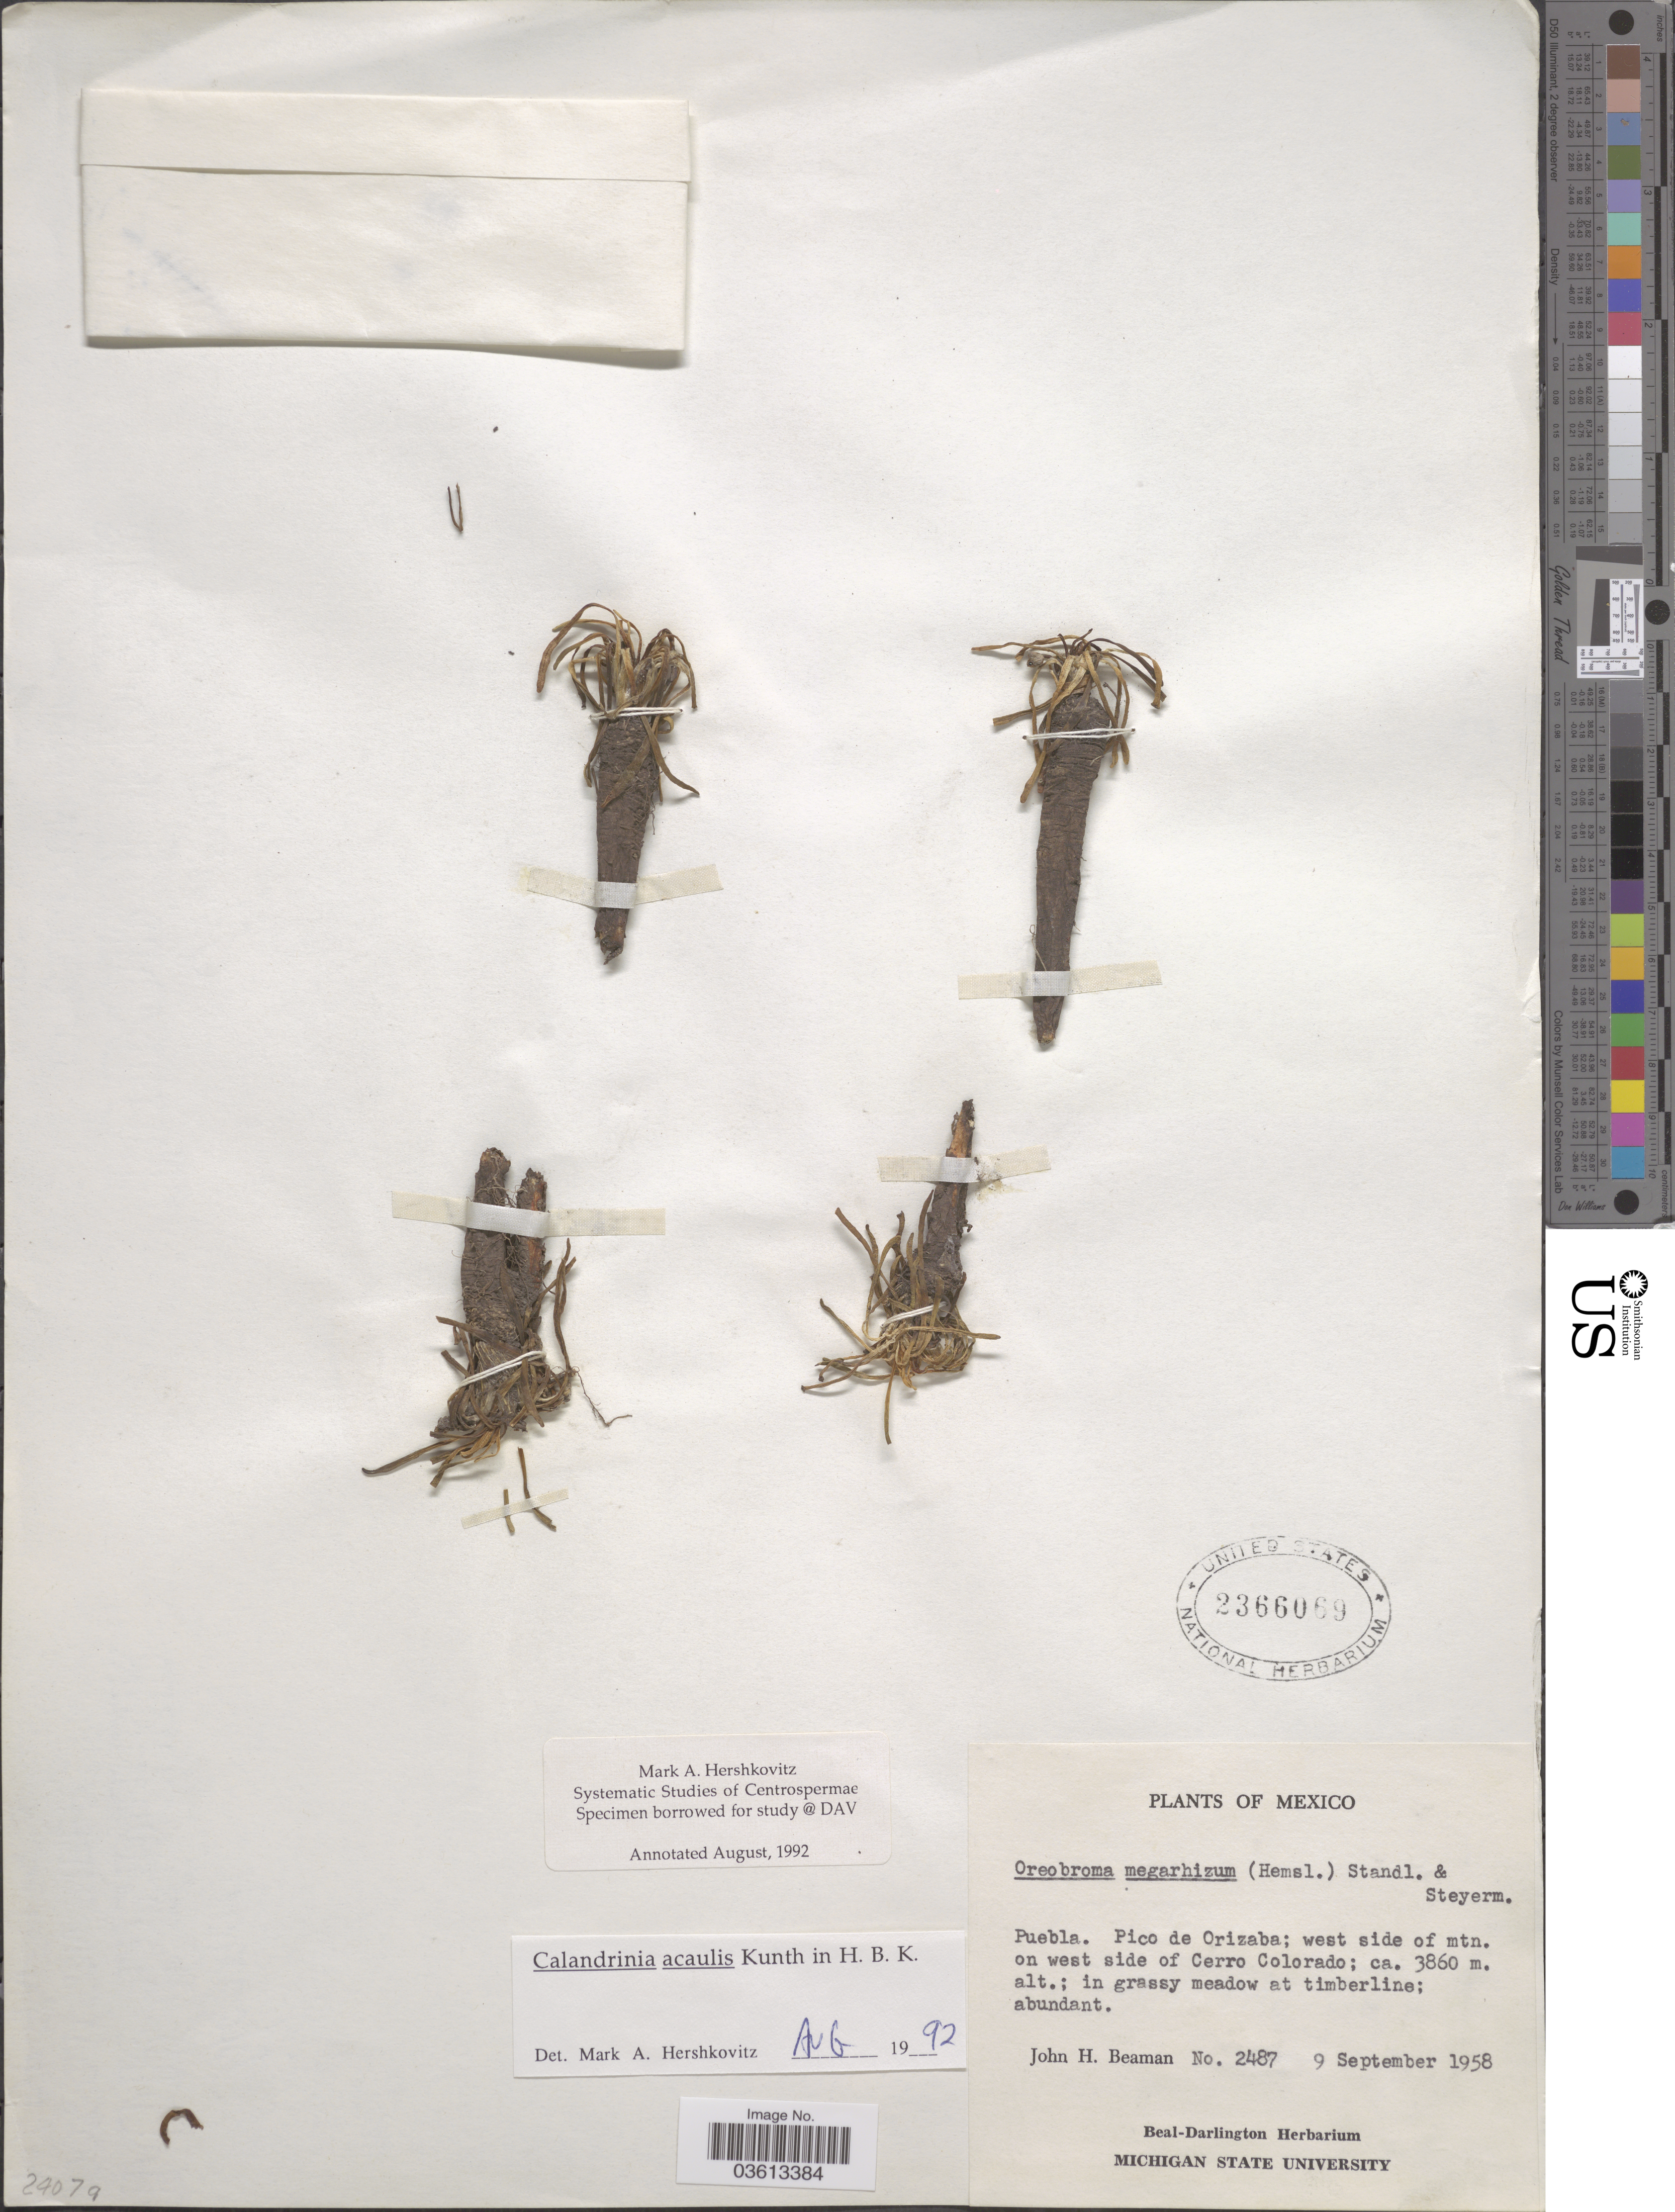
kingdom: Plantae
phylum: Tracheophyta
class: Magnoliopsida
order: Caryophyllales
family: Montiaceae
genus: Calandrinia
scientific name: Calandrinia acaulis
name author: Kunth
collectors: J. H. Beaman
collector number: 2487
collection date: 1958-09-09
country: Mexico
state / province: Puebla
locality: Pico de Orizaba; west side of mtn. on west side of Cerro Colorado.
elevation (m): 3860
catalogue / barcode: US 2366069